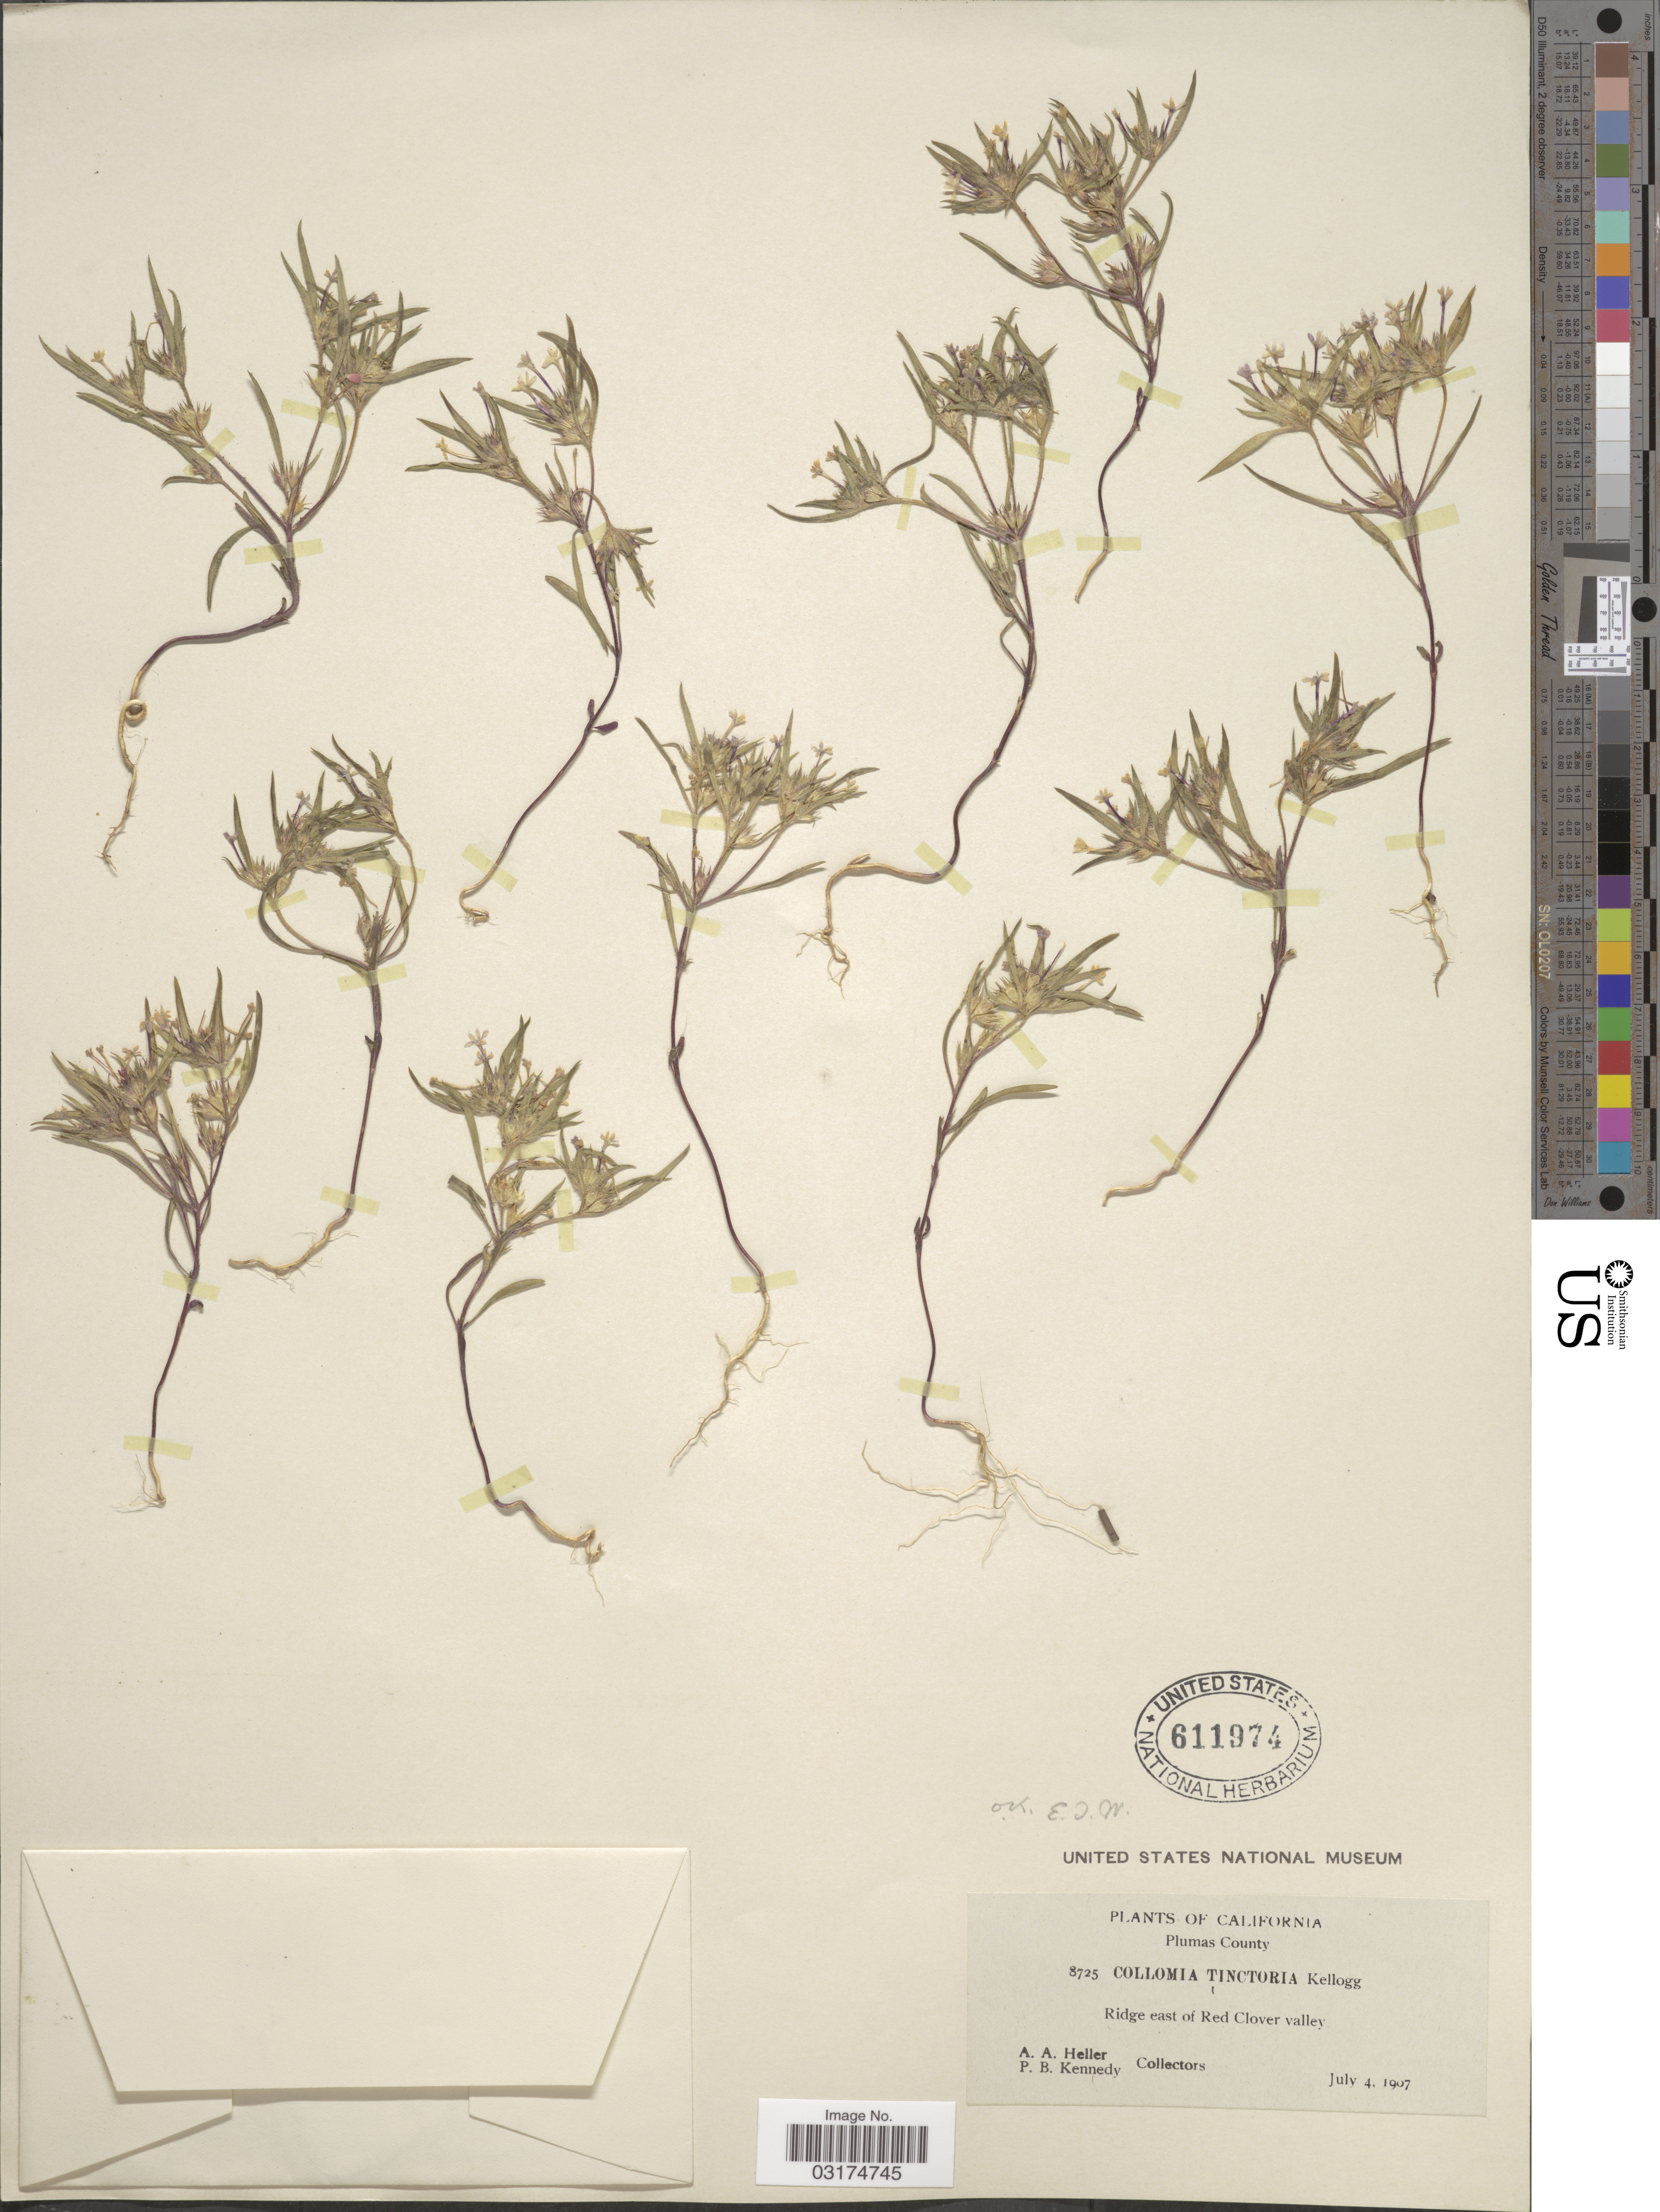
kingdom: Plantae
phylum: Tracheophyta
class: Magnoliopsida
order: Ericales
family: Polemoniaceae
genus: Collomia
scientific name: Collomia tinctoria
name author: Kellogg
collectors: A. A. Heller & P. B. Kennedy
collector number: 8725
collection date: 1907-07-04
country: United States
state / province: California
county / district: Plumas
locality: Plumas County. Ridge east of Red Clover valley.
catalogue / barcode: US 611974